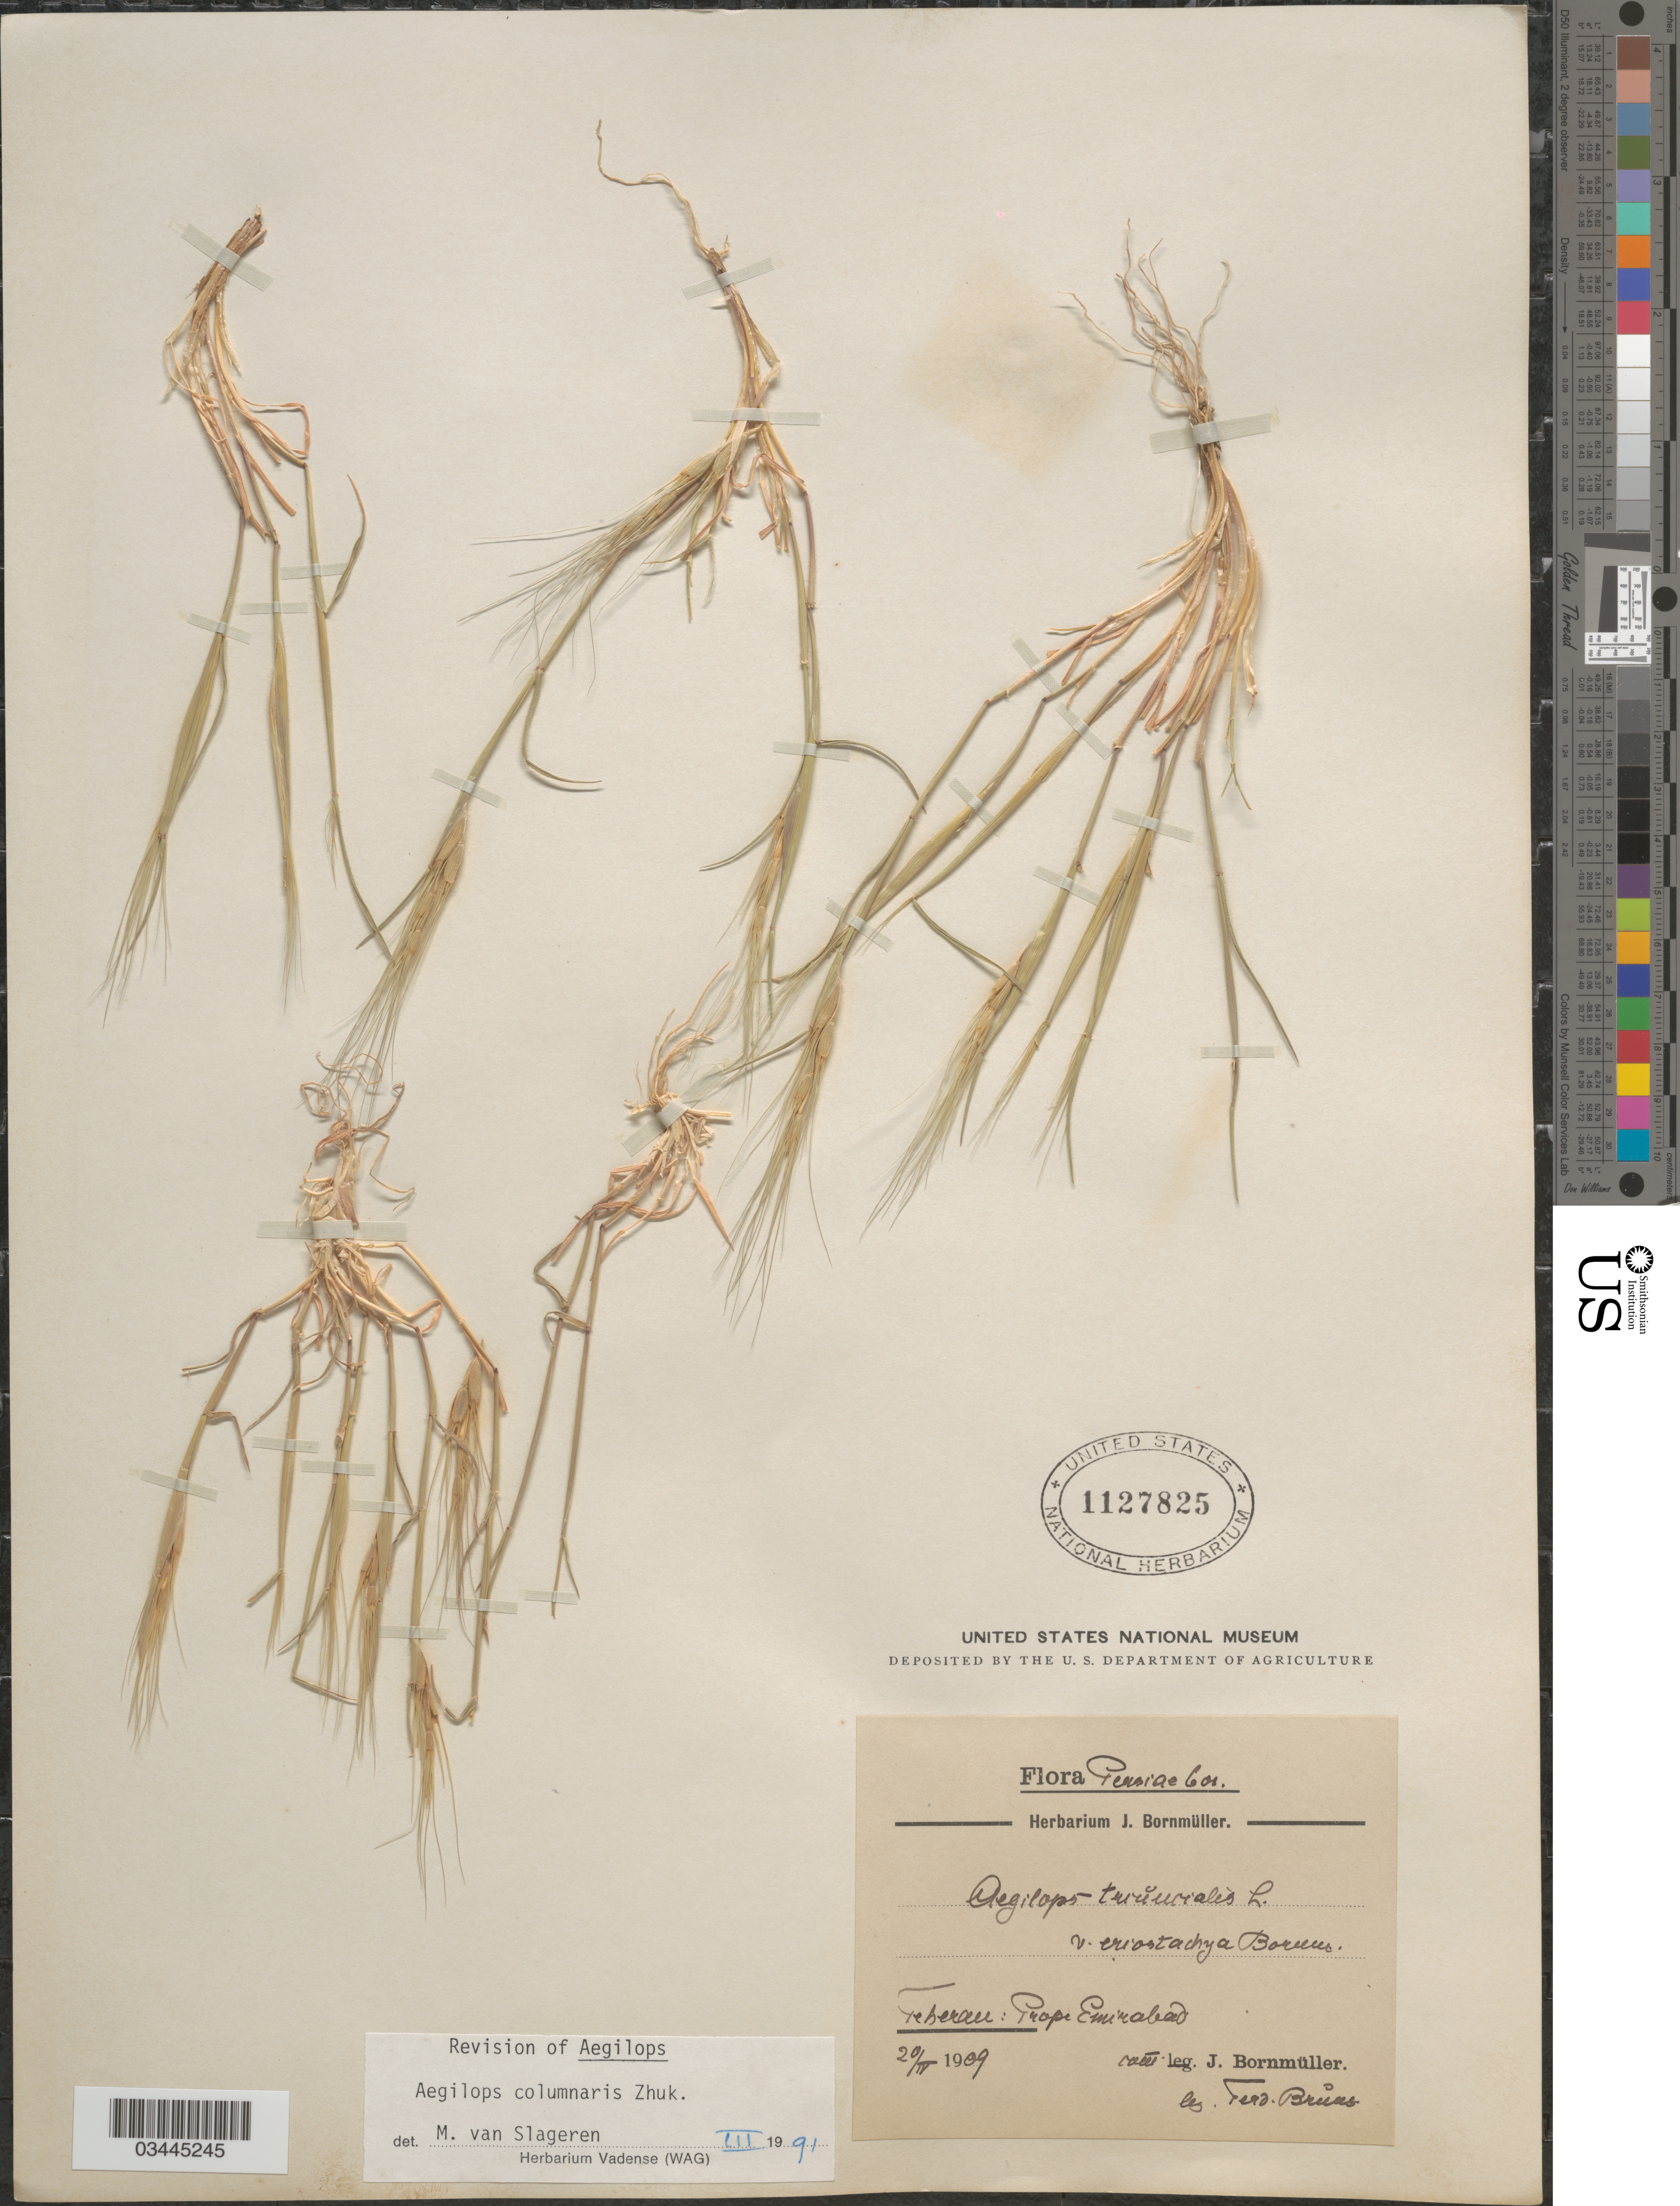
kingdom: Plantae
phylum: Tracheophyta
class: Liliopsida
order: Poales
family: Poaceae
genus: Aegilops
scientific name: Aegilops columnaris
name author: Zhuk.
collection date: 1909-04-20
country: Iran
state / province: Tehran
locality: Persiae bor. Teheran: Prope Emirabad.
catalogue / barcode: US 1127825